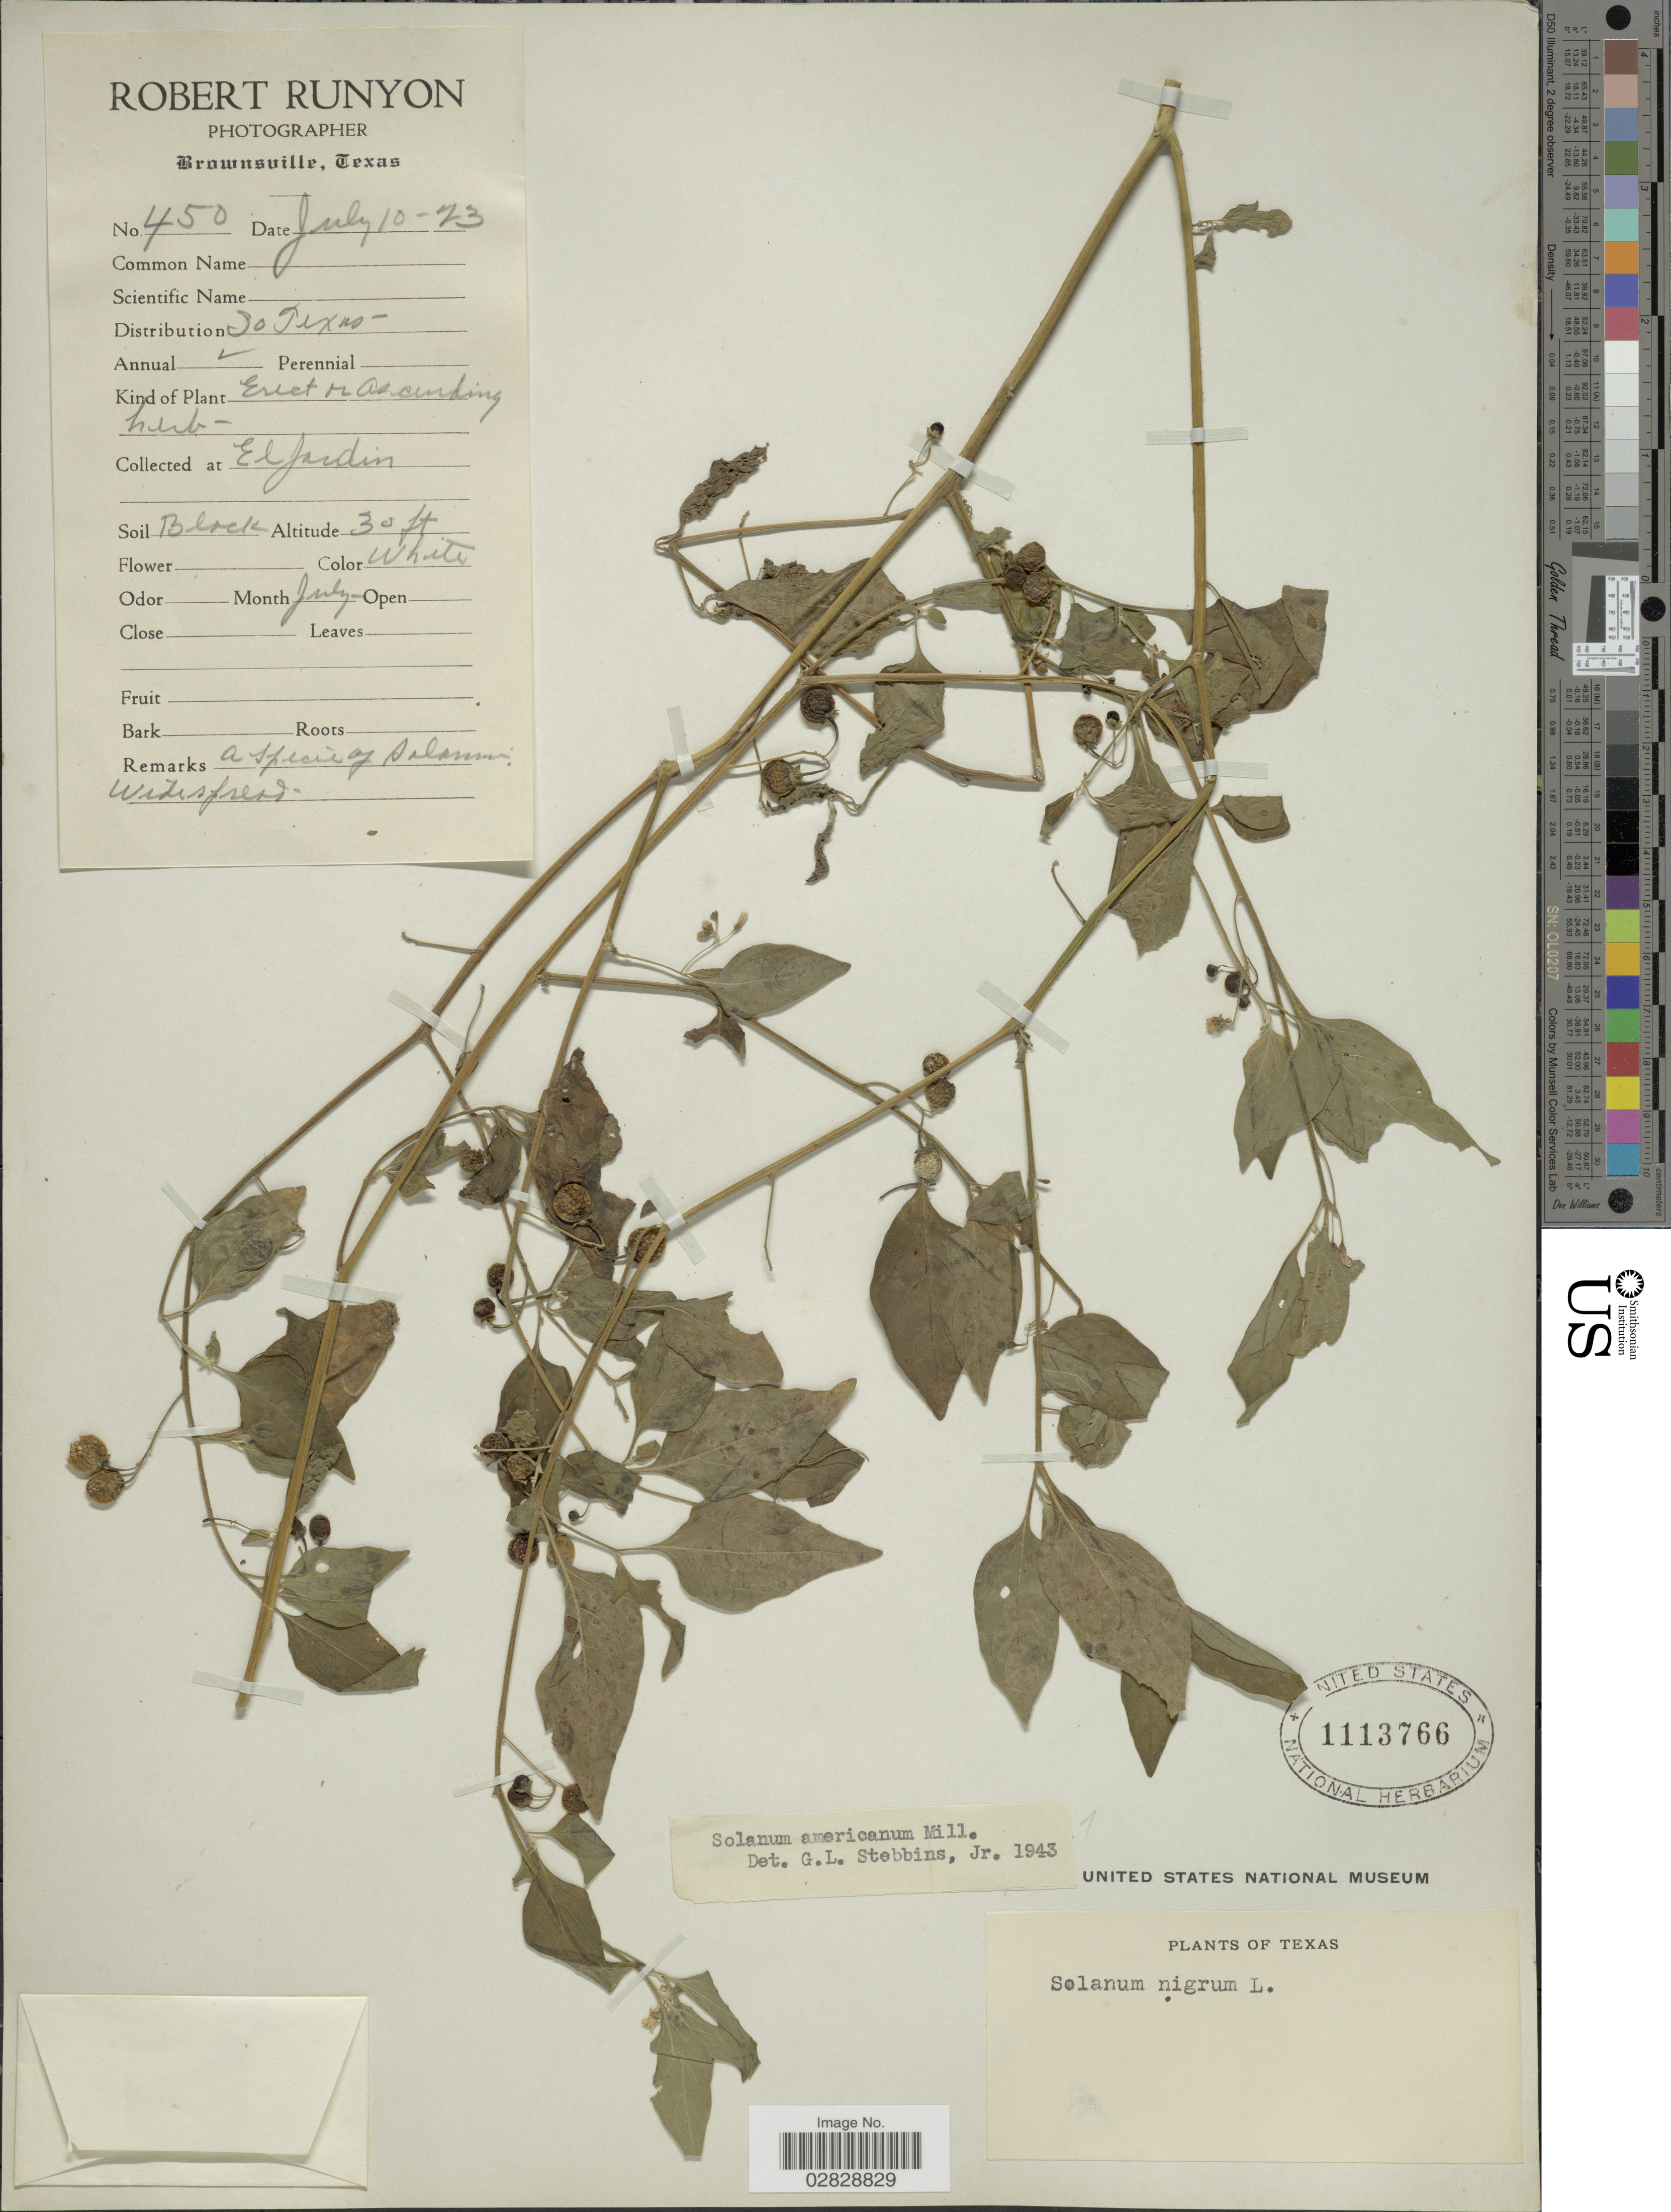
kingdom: Plantae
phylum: Tracheophyta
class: Magnoliopsida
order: Solanales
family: Solanaceae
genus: Solanum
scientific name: Solanum nigrescens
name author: M. Martens & Galeotti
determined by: Knapp, S. D.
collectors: R. Runyon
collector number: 450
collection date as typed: Transcribed d/m/y: 10/7/23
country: United States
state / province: Texas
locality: So. Texas. El Jardin.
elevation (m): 9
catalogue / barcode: US 1113766